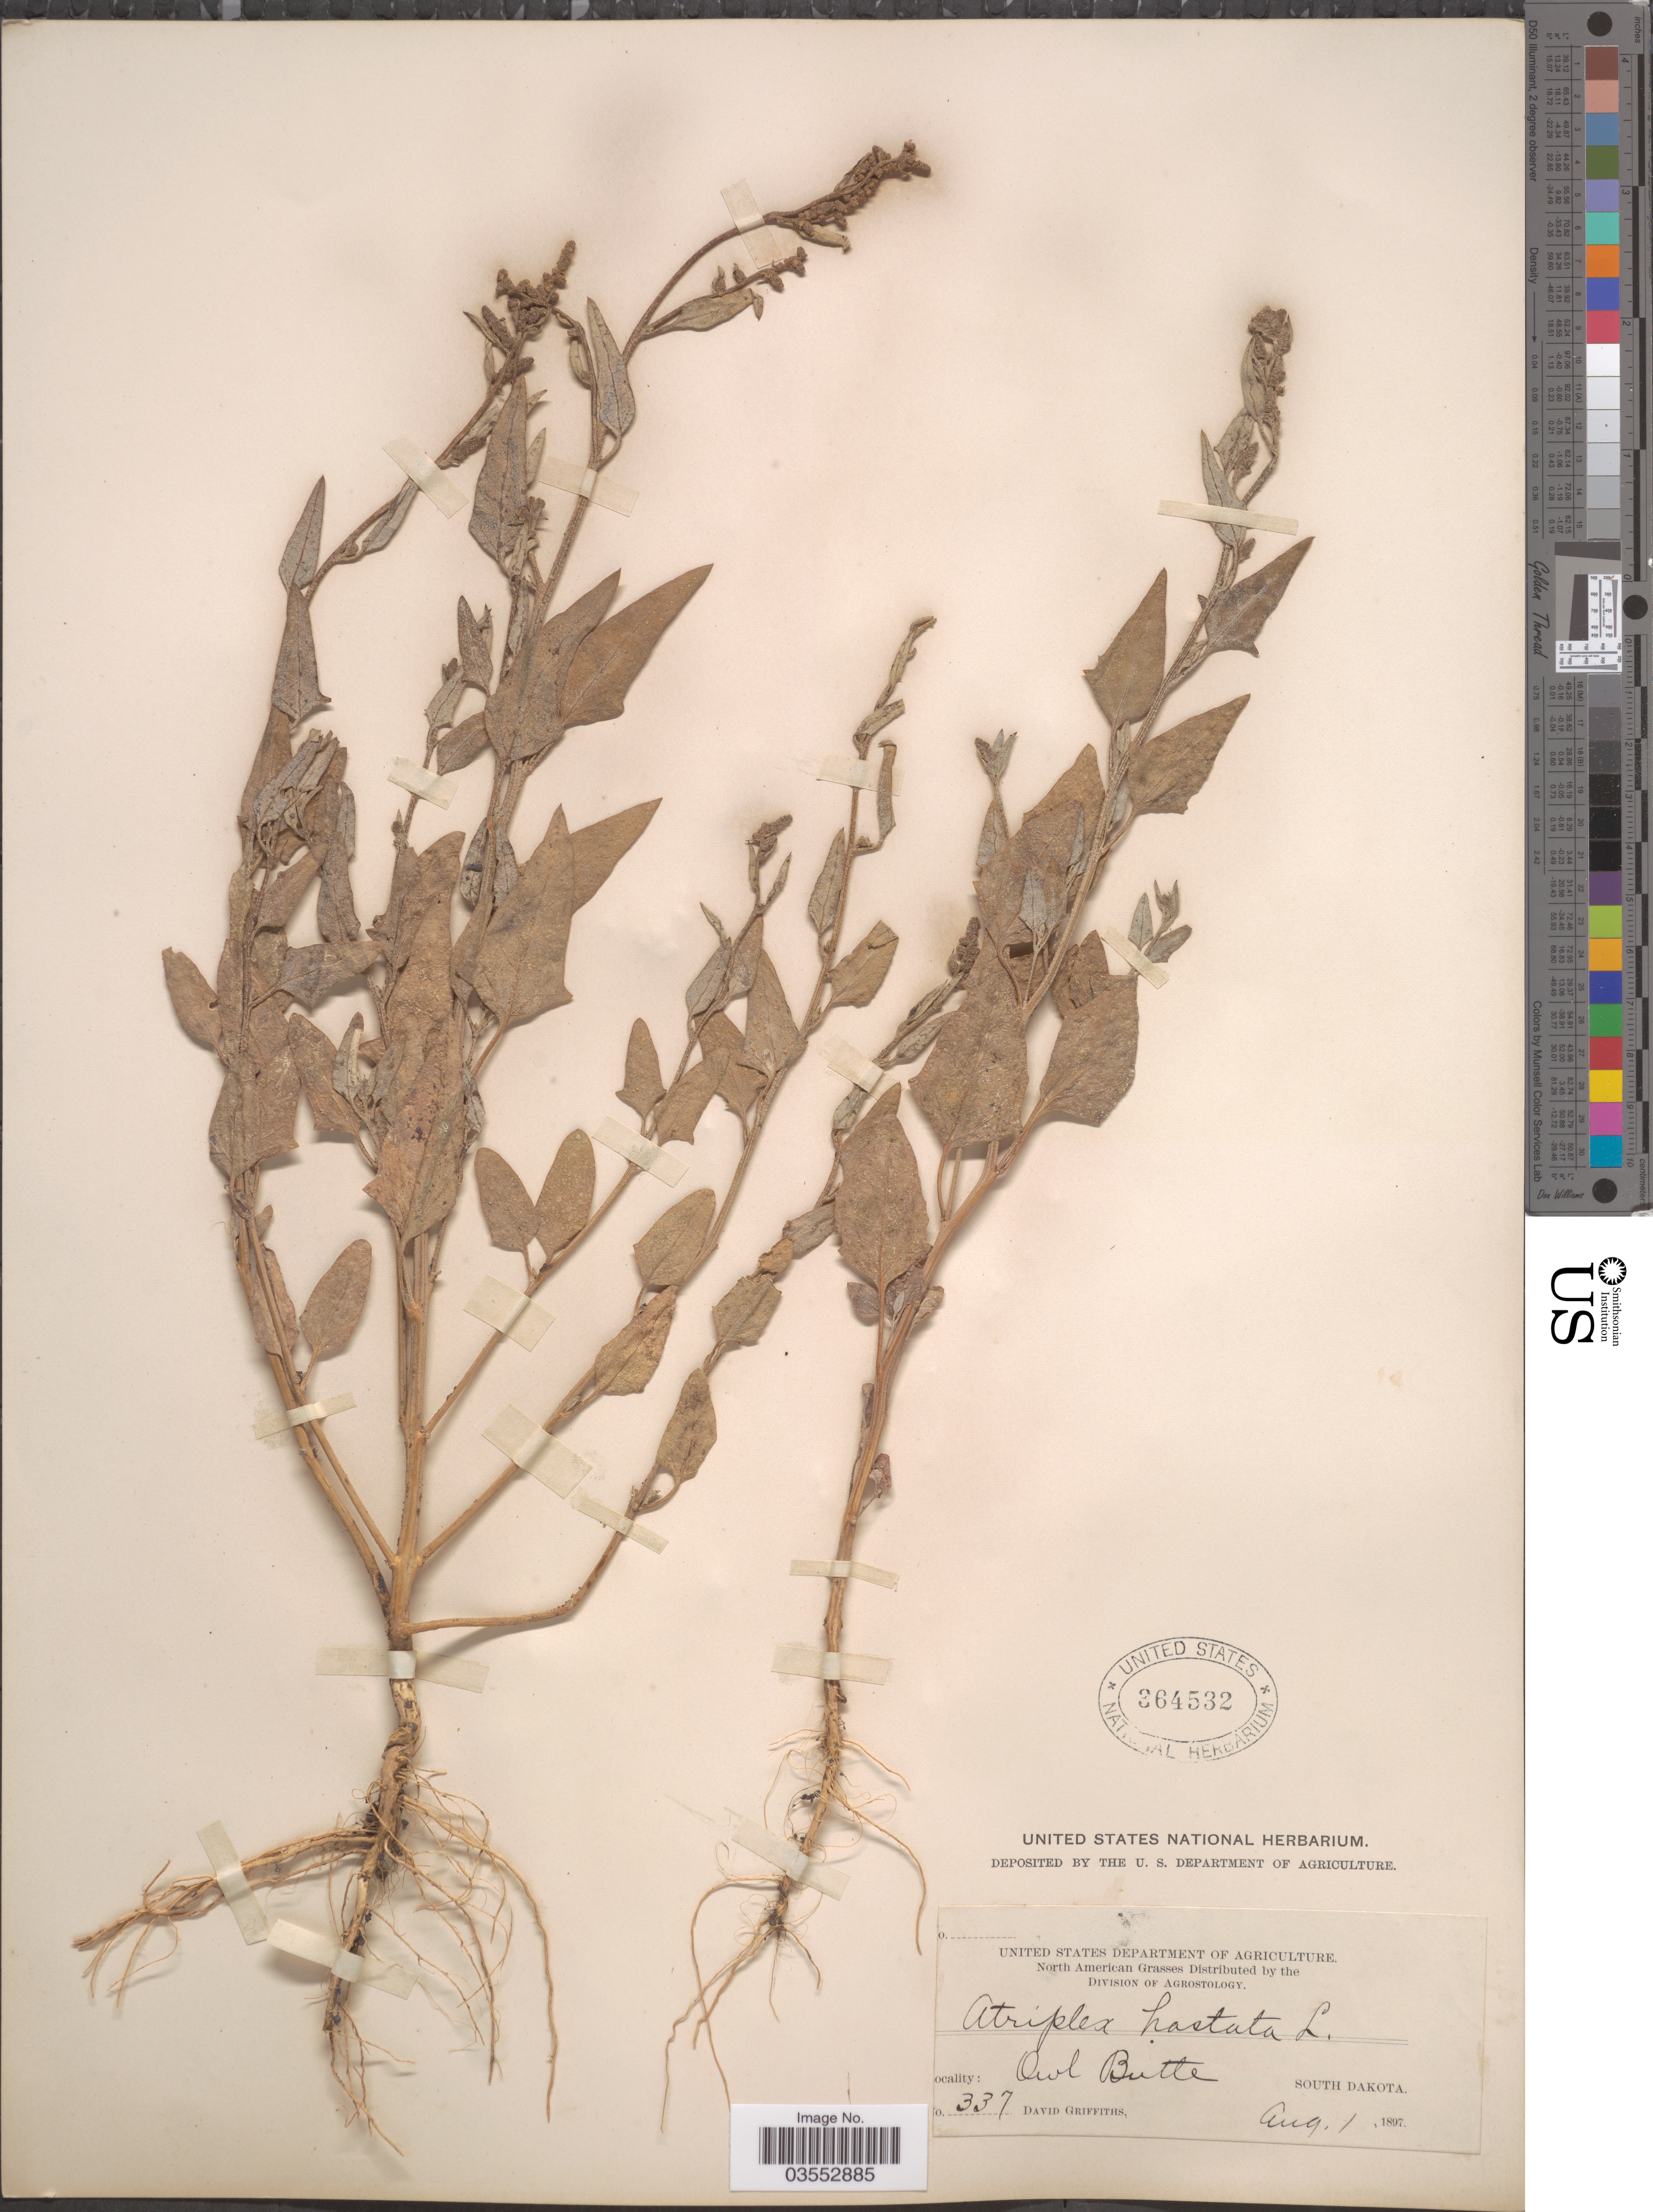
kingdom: Plantae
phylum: Tracheophyta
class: Magnoliopsida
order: Caryophyllales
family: Amaranthaceae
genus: Atriplex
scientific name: Atriplex subspicata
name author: (Nutt.) Rydb.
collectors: D. Griffiths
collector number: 337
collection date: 1897-08-01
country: United States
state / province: South Dakota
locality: Owl Butte.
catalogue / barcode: US 364532